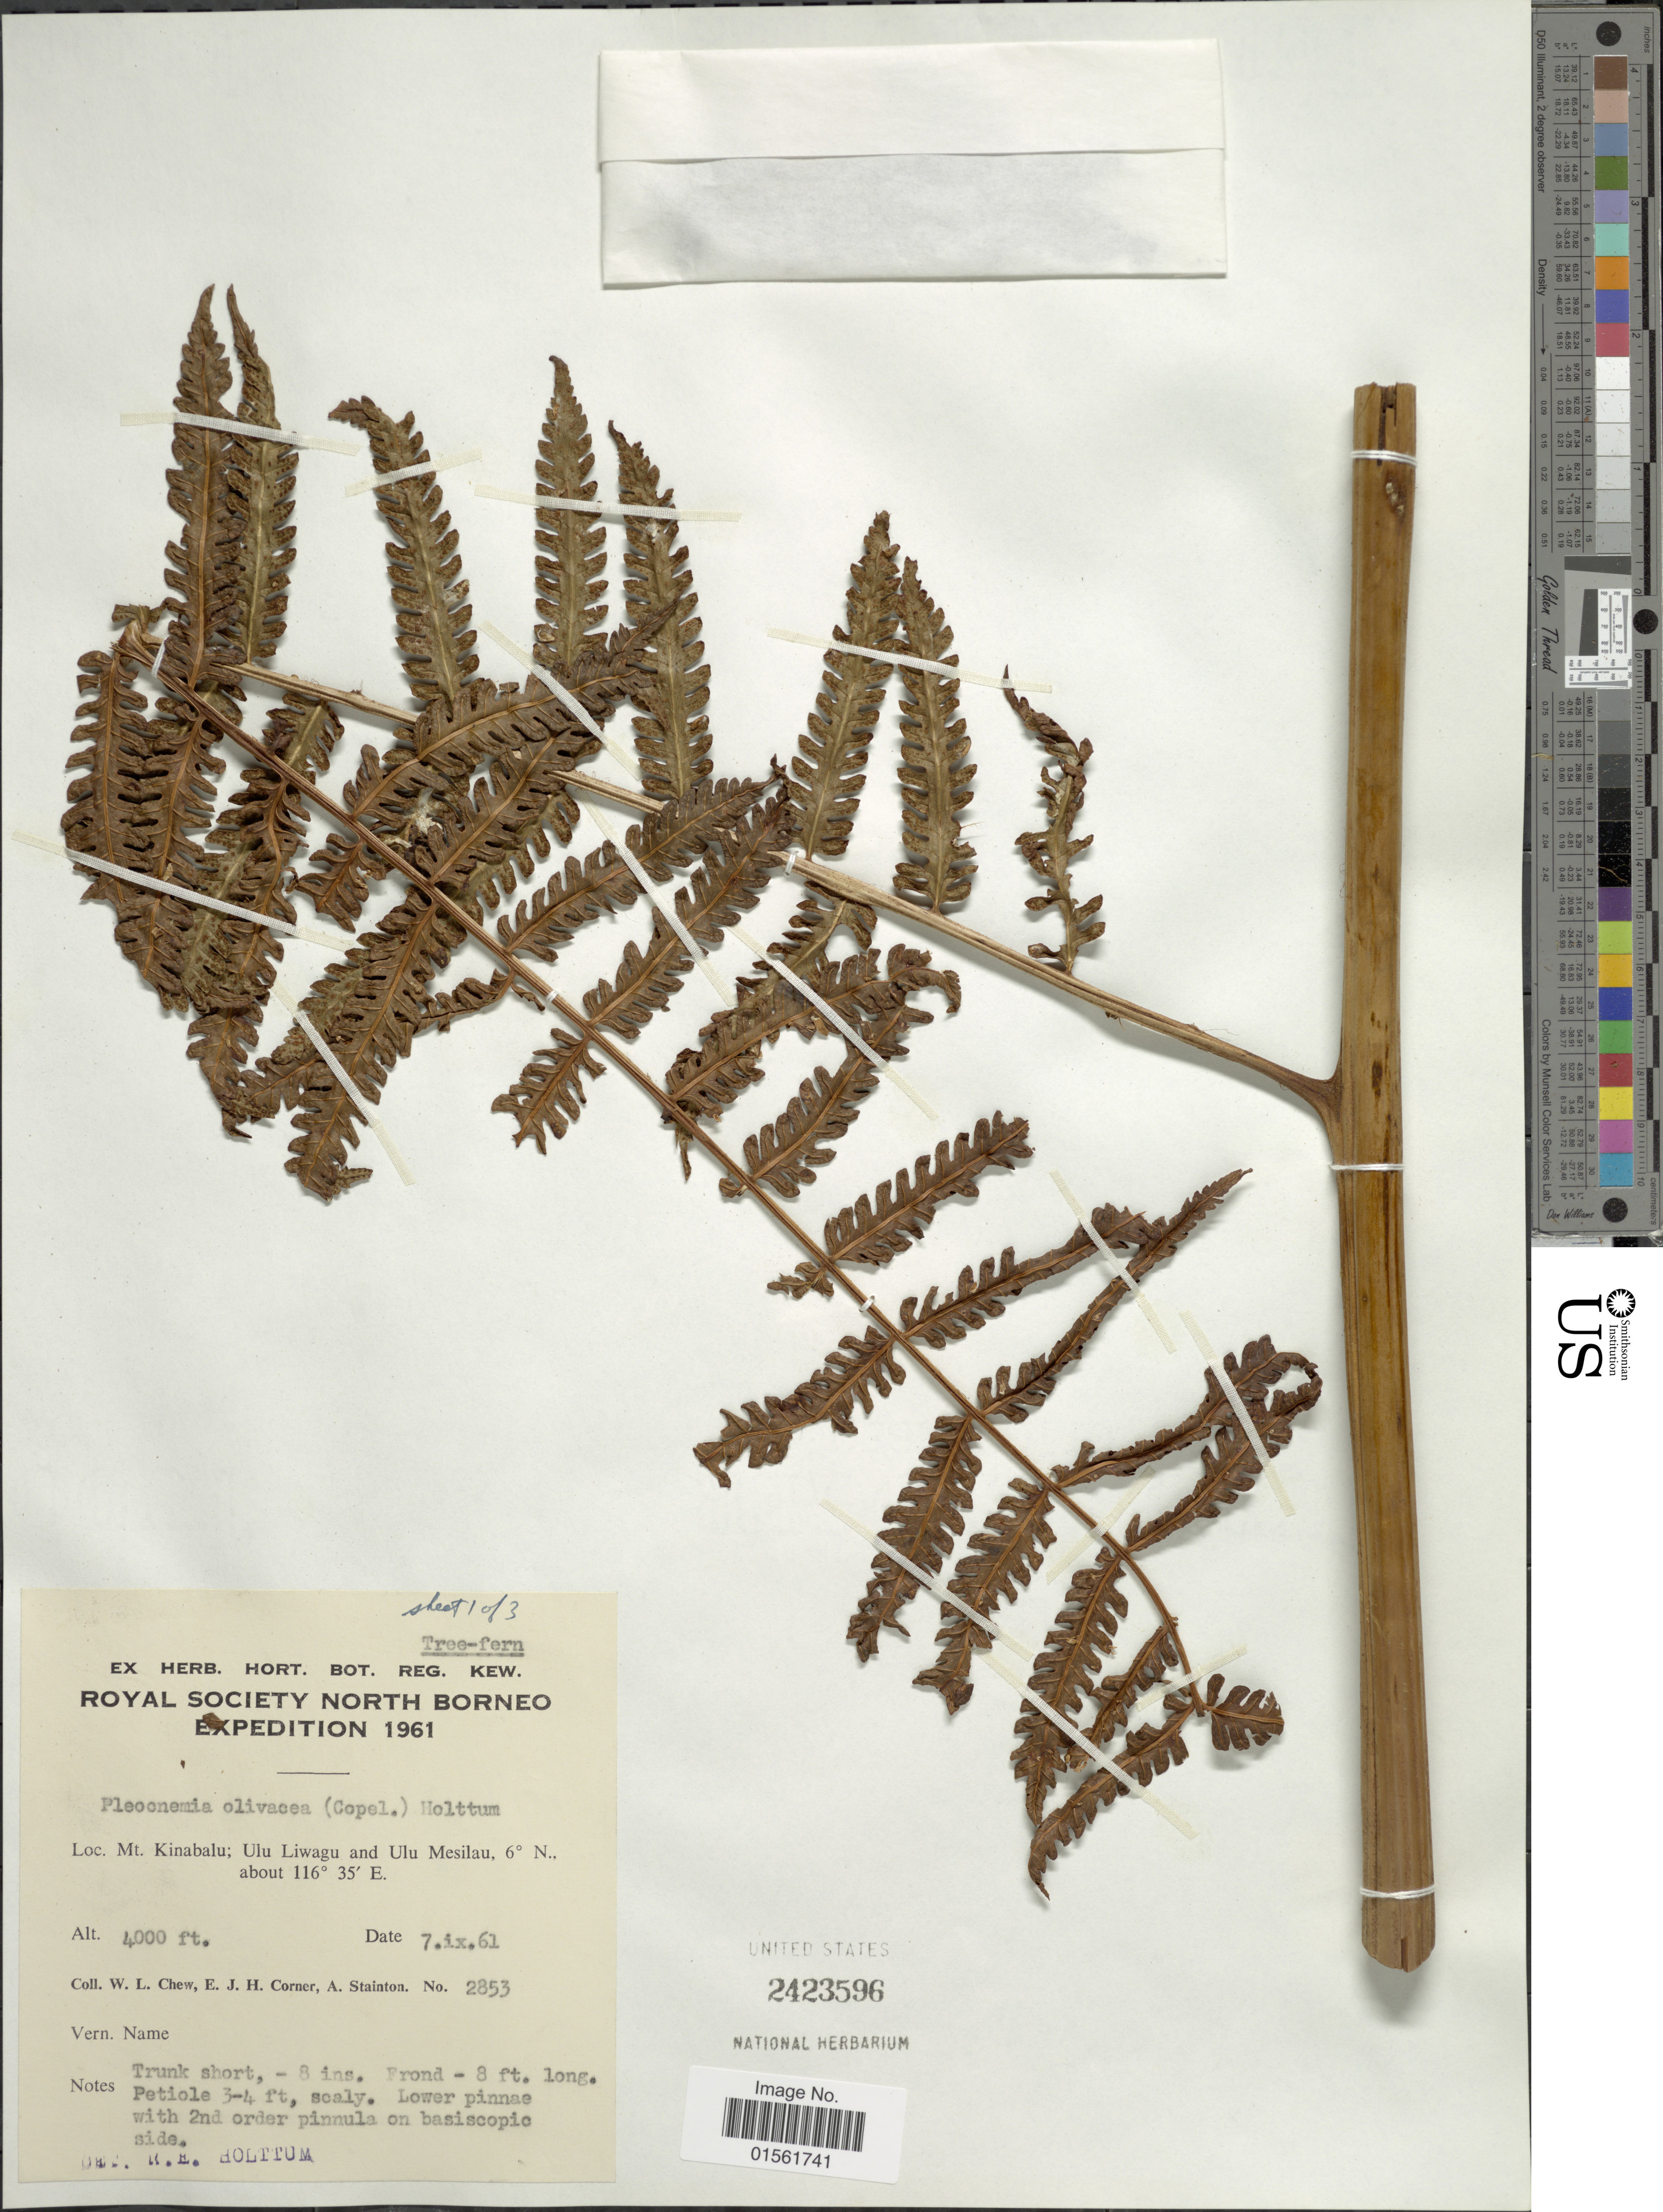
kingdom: Plantae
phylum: Tracheophyta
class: Polypodiopsida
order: Polypodiales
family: Dryopteridaceae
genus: Pleocnemia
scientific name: Pleocnemia olivacea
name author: (Copel.) Holttum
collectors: W. Chew, E. Corner & A. Stainton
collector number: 2853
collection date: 1961-09-07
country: Malaysia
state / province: Sabah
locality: North Borneo. Mt. Kinabalu; Ulu Liwagu and Ulu Mesilau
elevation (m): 1219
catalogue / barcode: US 2423596